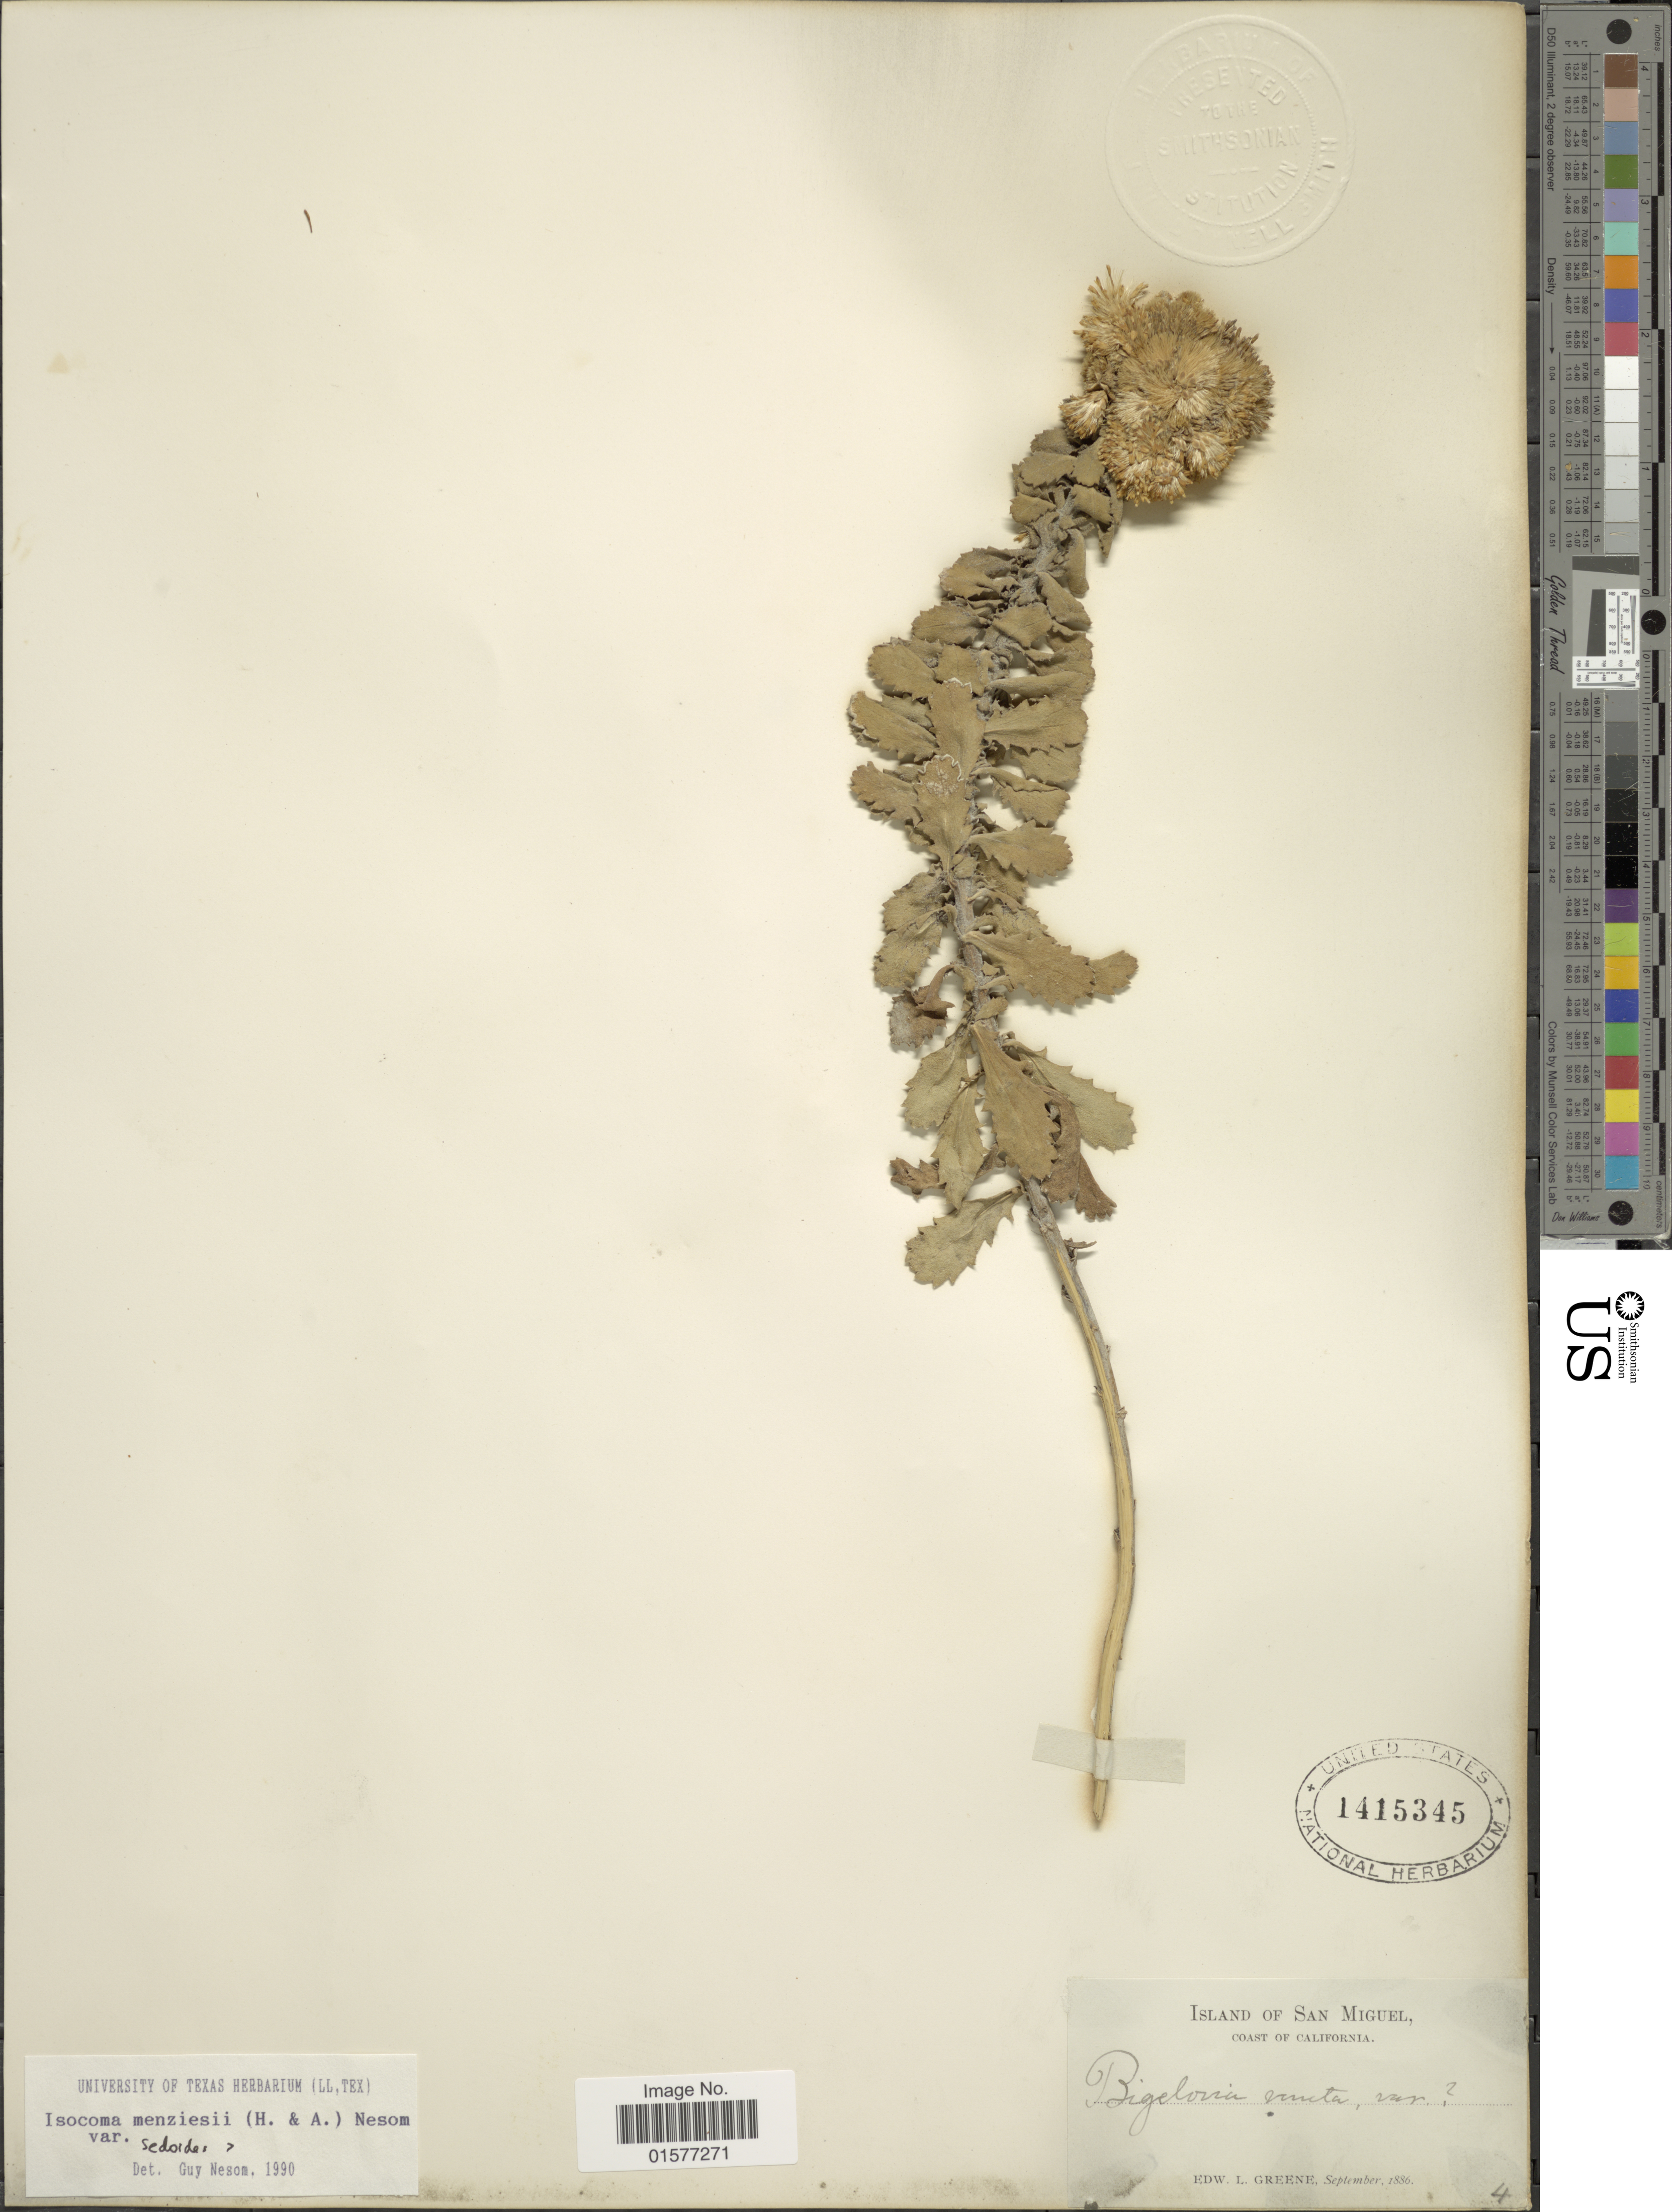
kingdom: Plantae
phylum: Tracheophyta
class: Magnoliopsida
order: Asterales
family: Asteraceae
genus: Isocoma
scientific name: Isocoma menziesii var. sedoides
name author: (Greene) G.L. Nesom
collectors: E. L. Greene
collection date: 1886-09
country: United States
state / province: California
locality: Island of San Miguel, Coast of California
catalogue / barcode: US 1415345